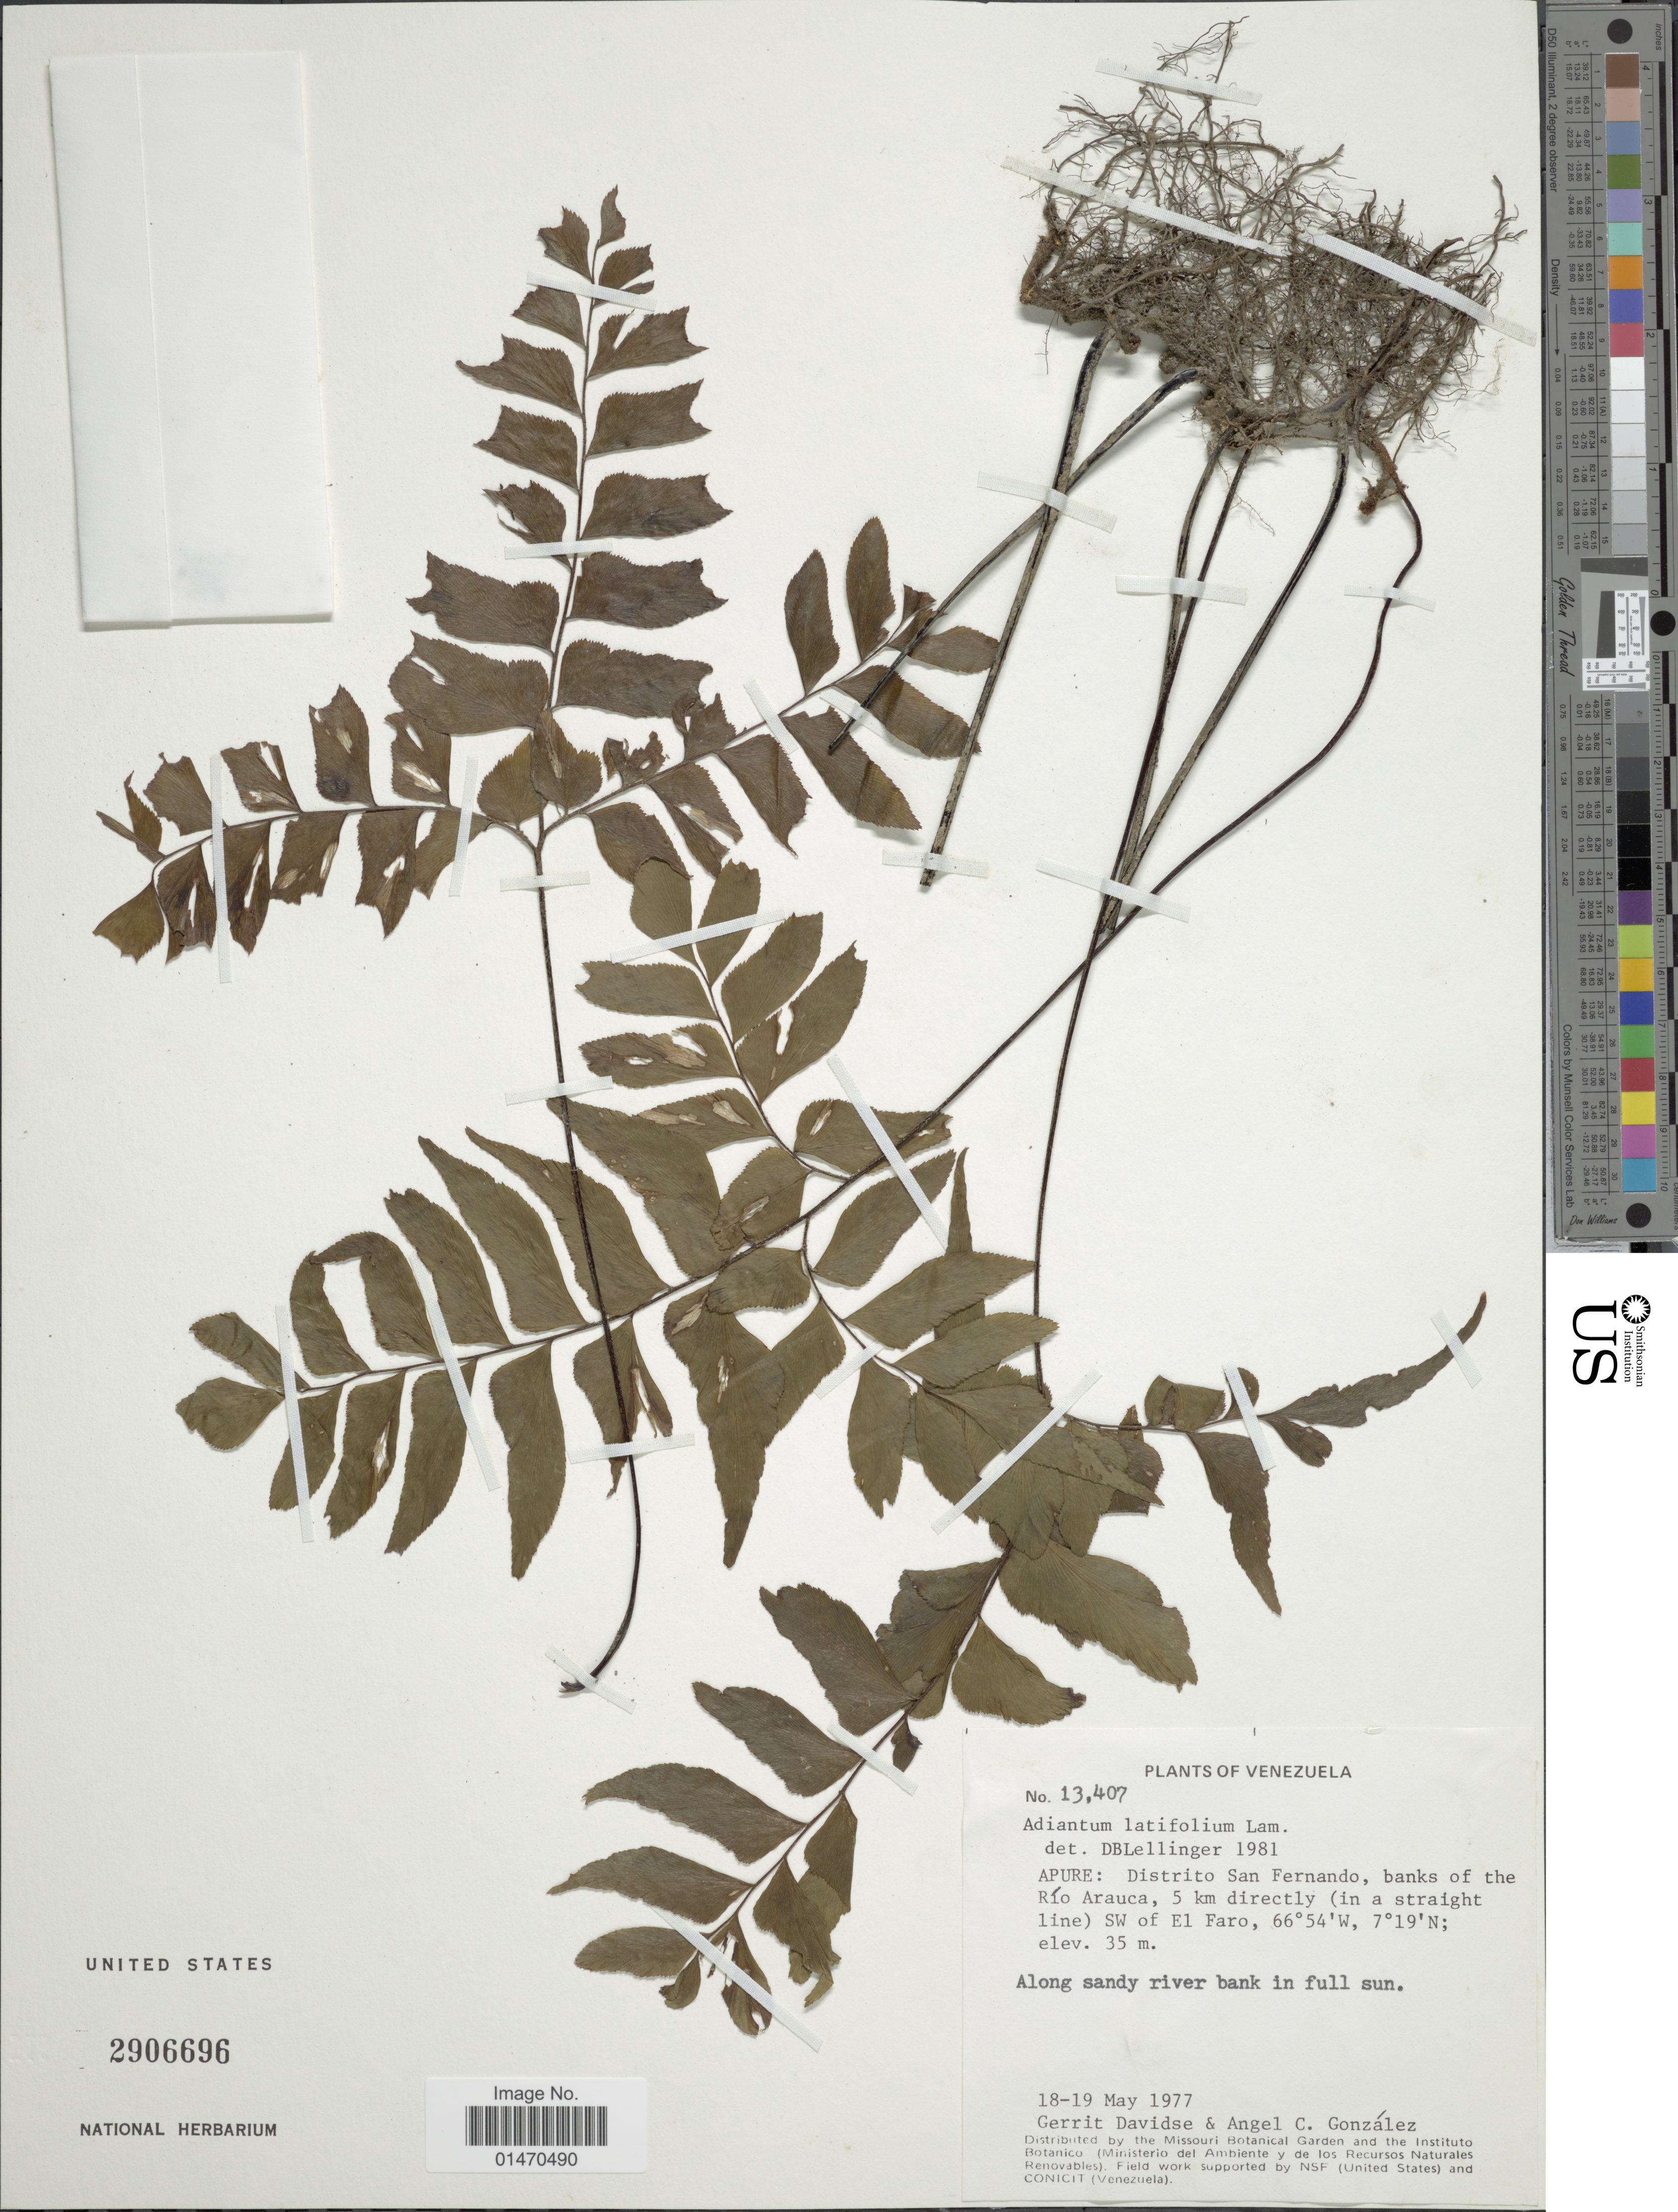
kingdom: Plantae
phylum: Tracheophyta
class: Polypodiopsida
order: Polypodiales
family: Pteridaceae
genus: Adiantum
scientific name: Adiantum latifolium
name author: Lam.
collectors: G. Davidse & A. C. González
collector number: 13407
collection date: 1977-05-18/1977-05-19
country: Venezuela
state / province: Apure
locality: Apure: Distrito San Fernando, banks of the Rio Arauca, 5km directly(in a straight line) Sw of El Faro, along sandy river bank in full sun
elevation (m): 35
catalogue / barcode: US 2906696